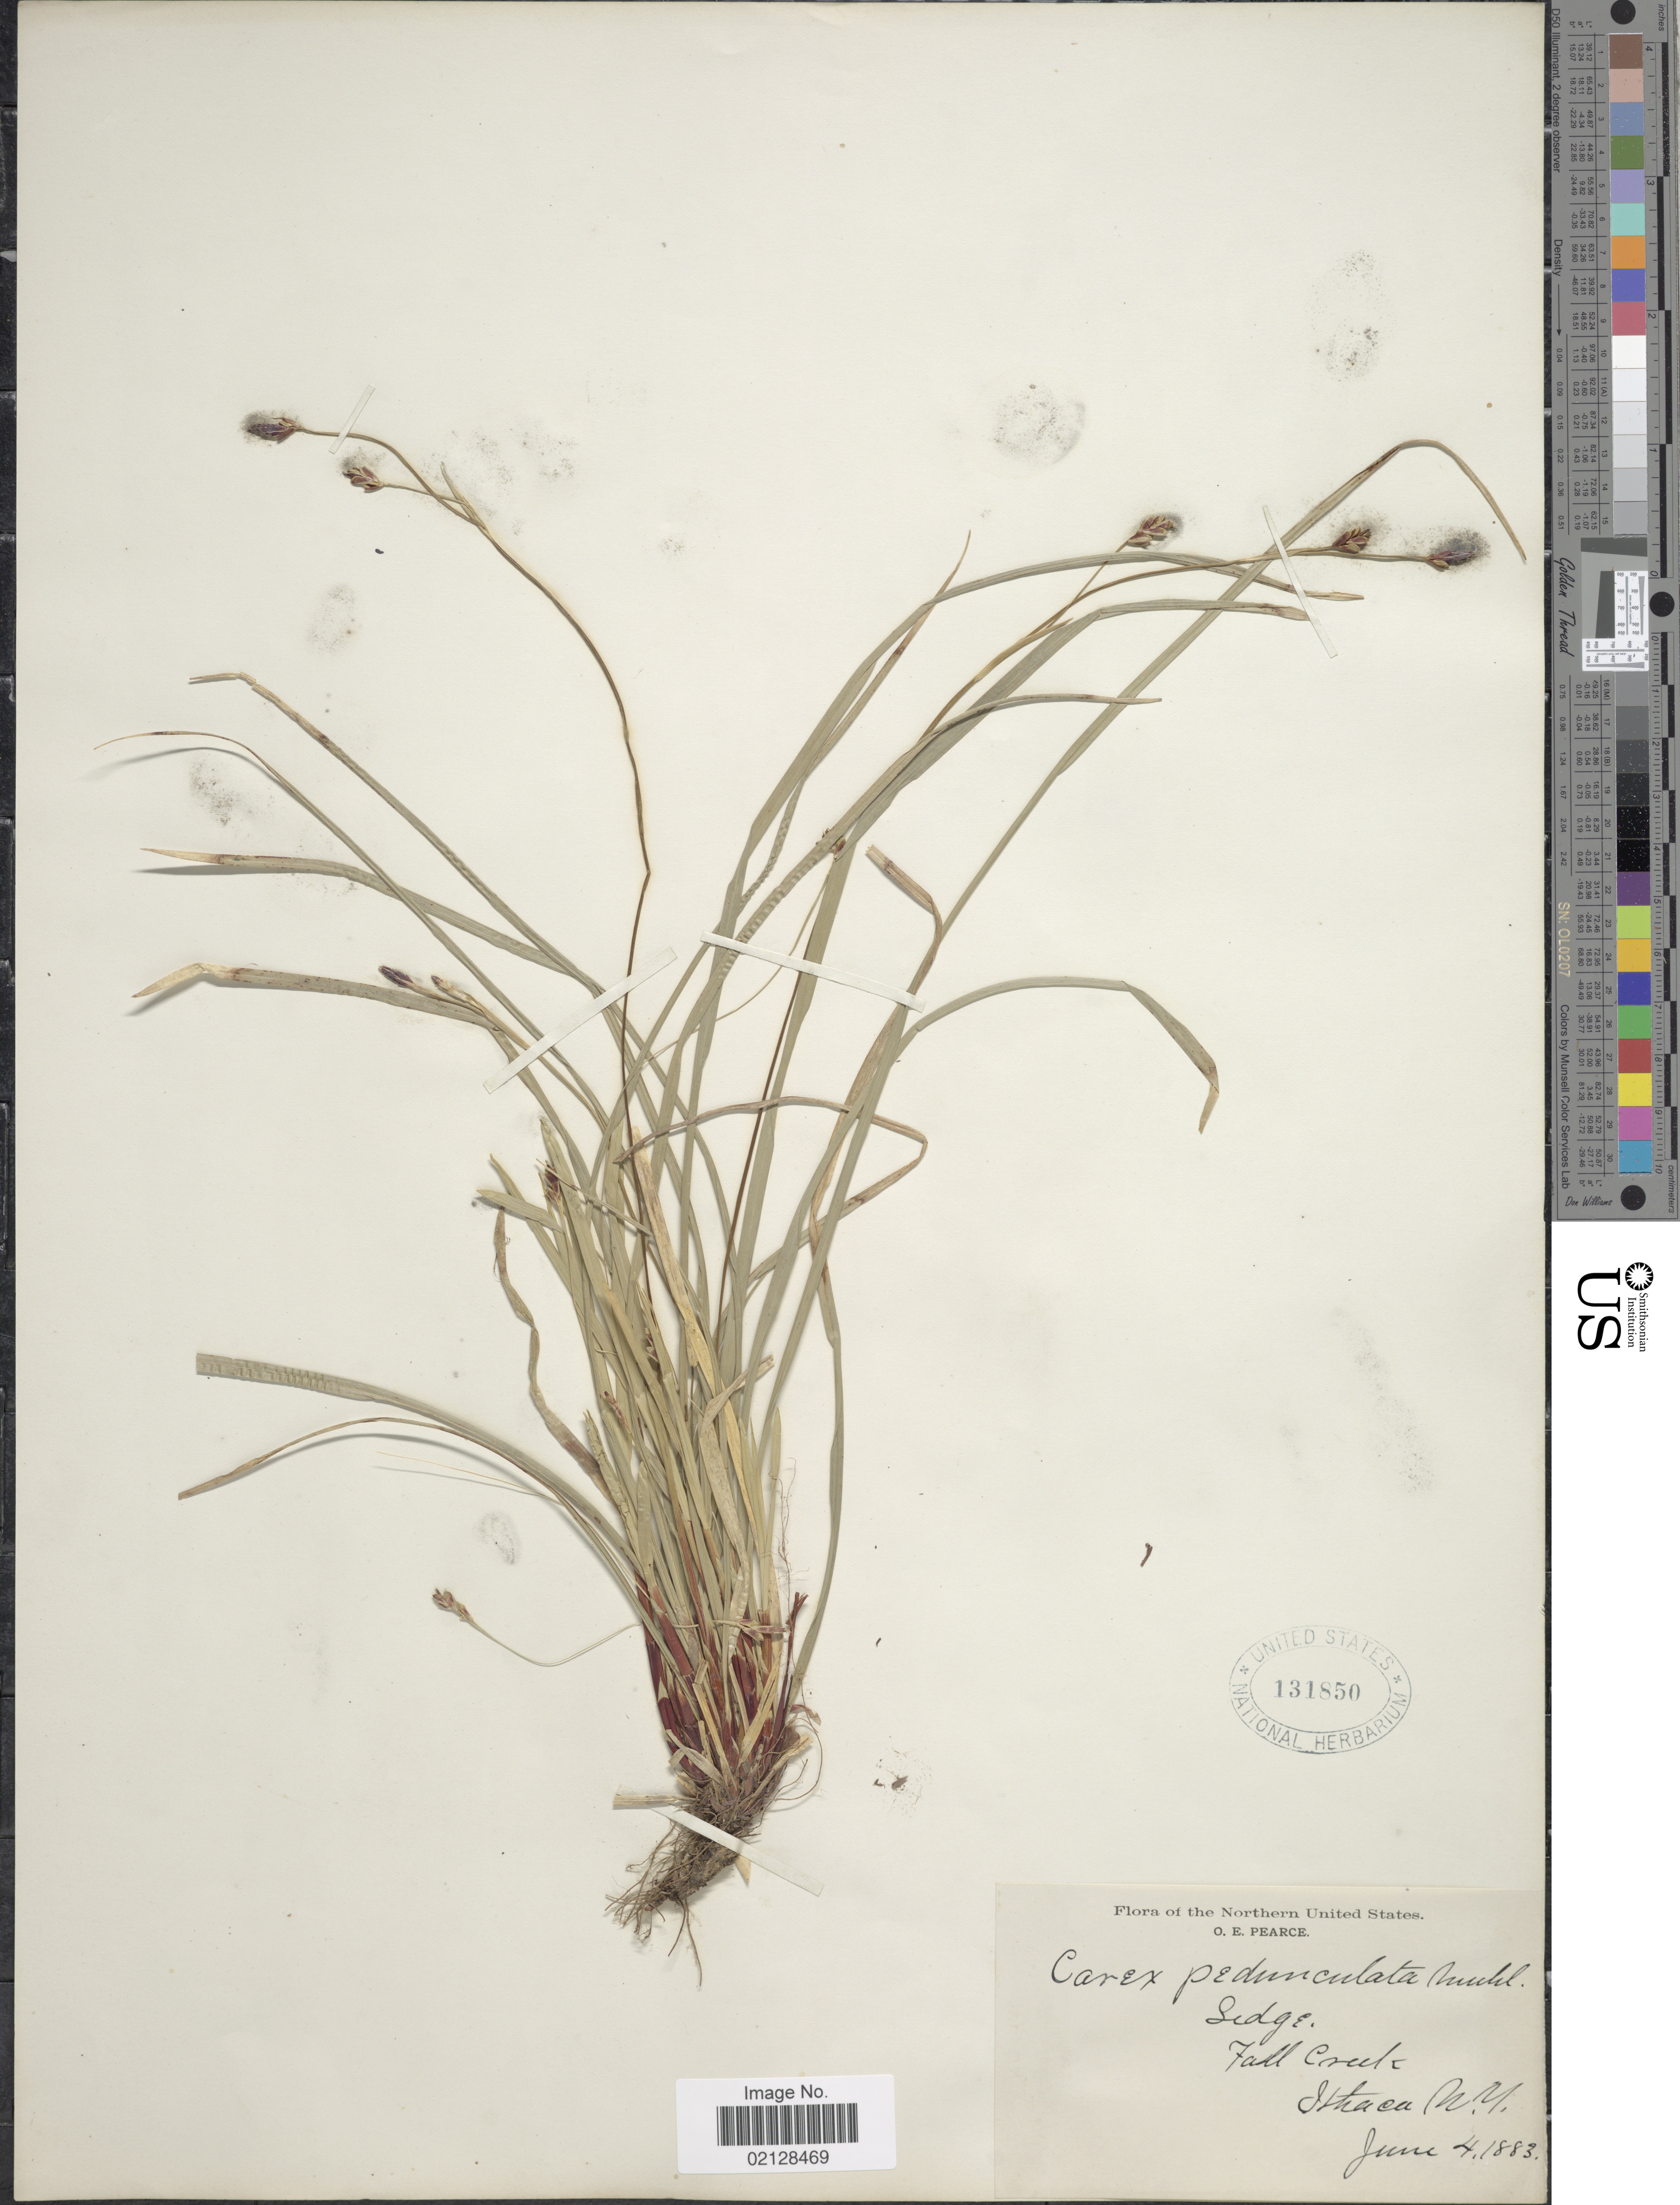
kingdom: Plantae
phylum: Tracheophyta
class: Liliopsida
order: Poales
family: Cyperaceae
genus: Carex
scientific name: Carex pedunculata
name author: Muhl. ex Willd.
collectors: O. E. Pearce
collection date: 1883-06-04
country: United States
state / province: New York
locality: Sedge, Fall Creek, Ithaca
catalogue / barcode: US 131850